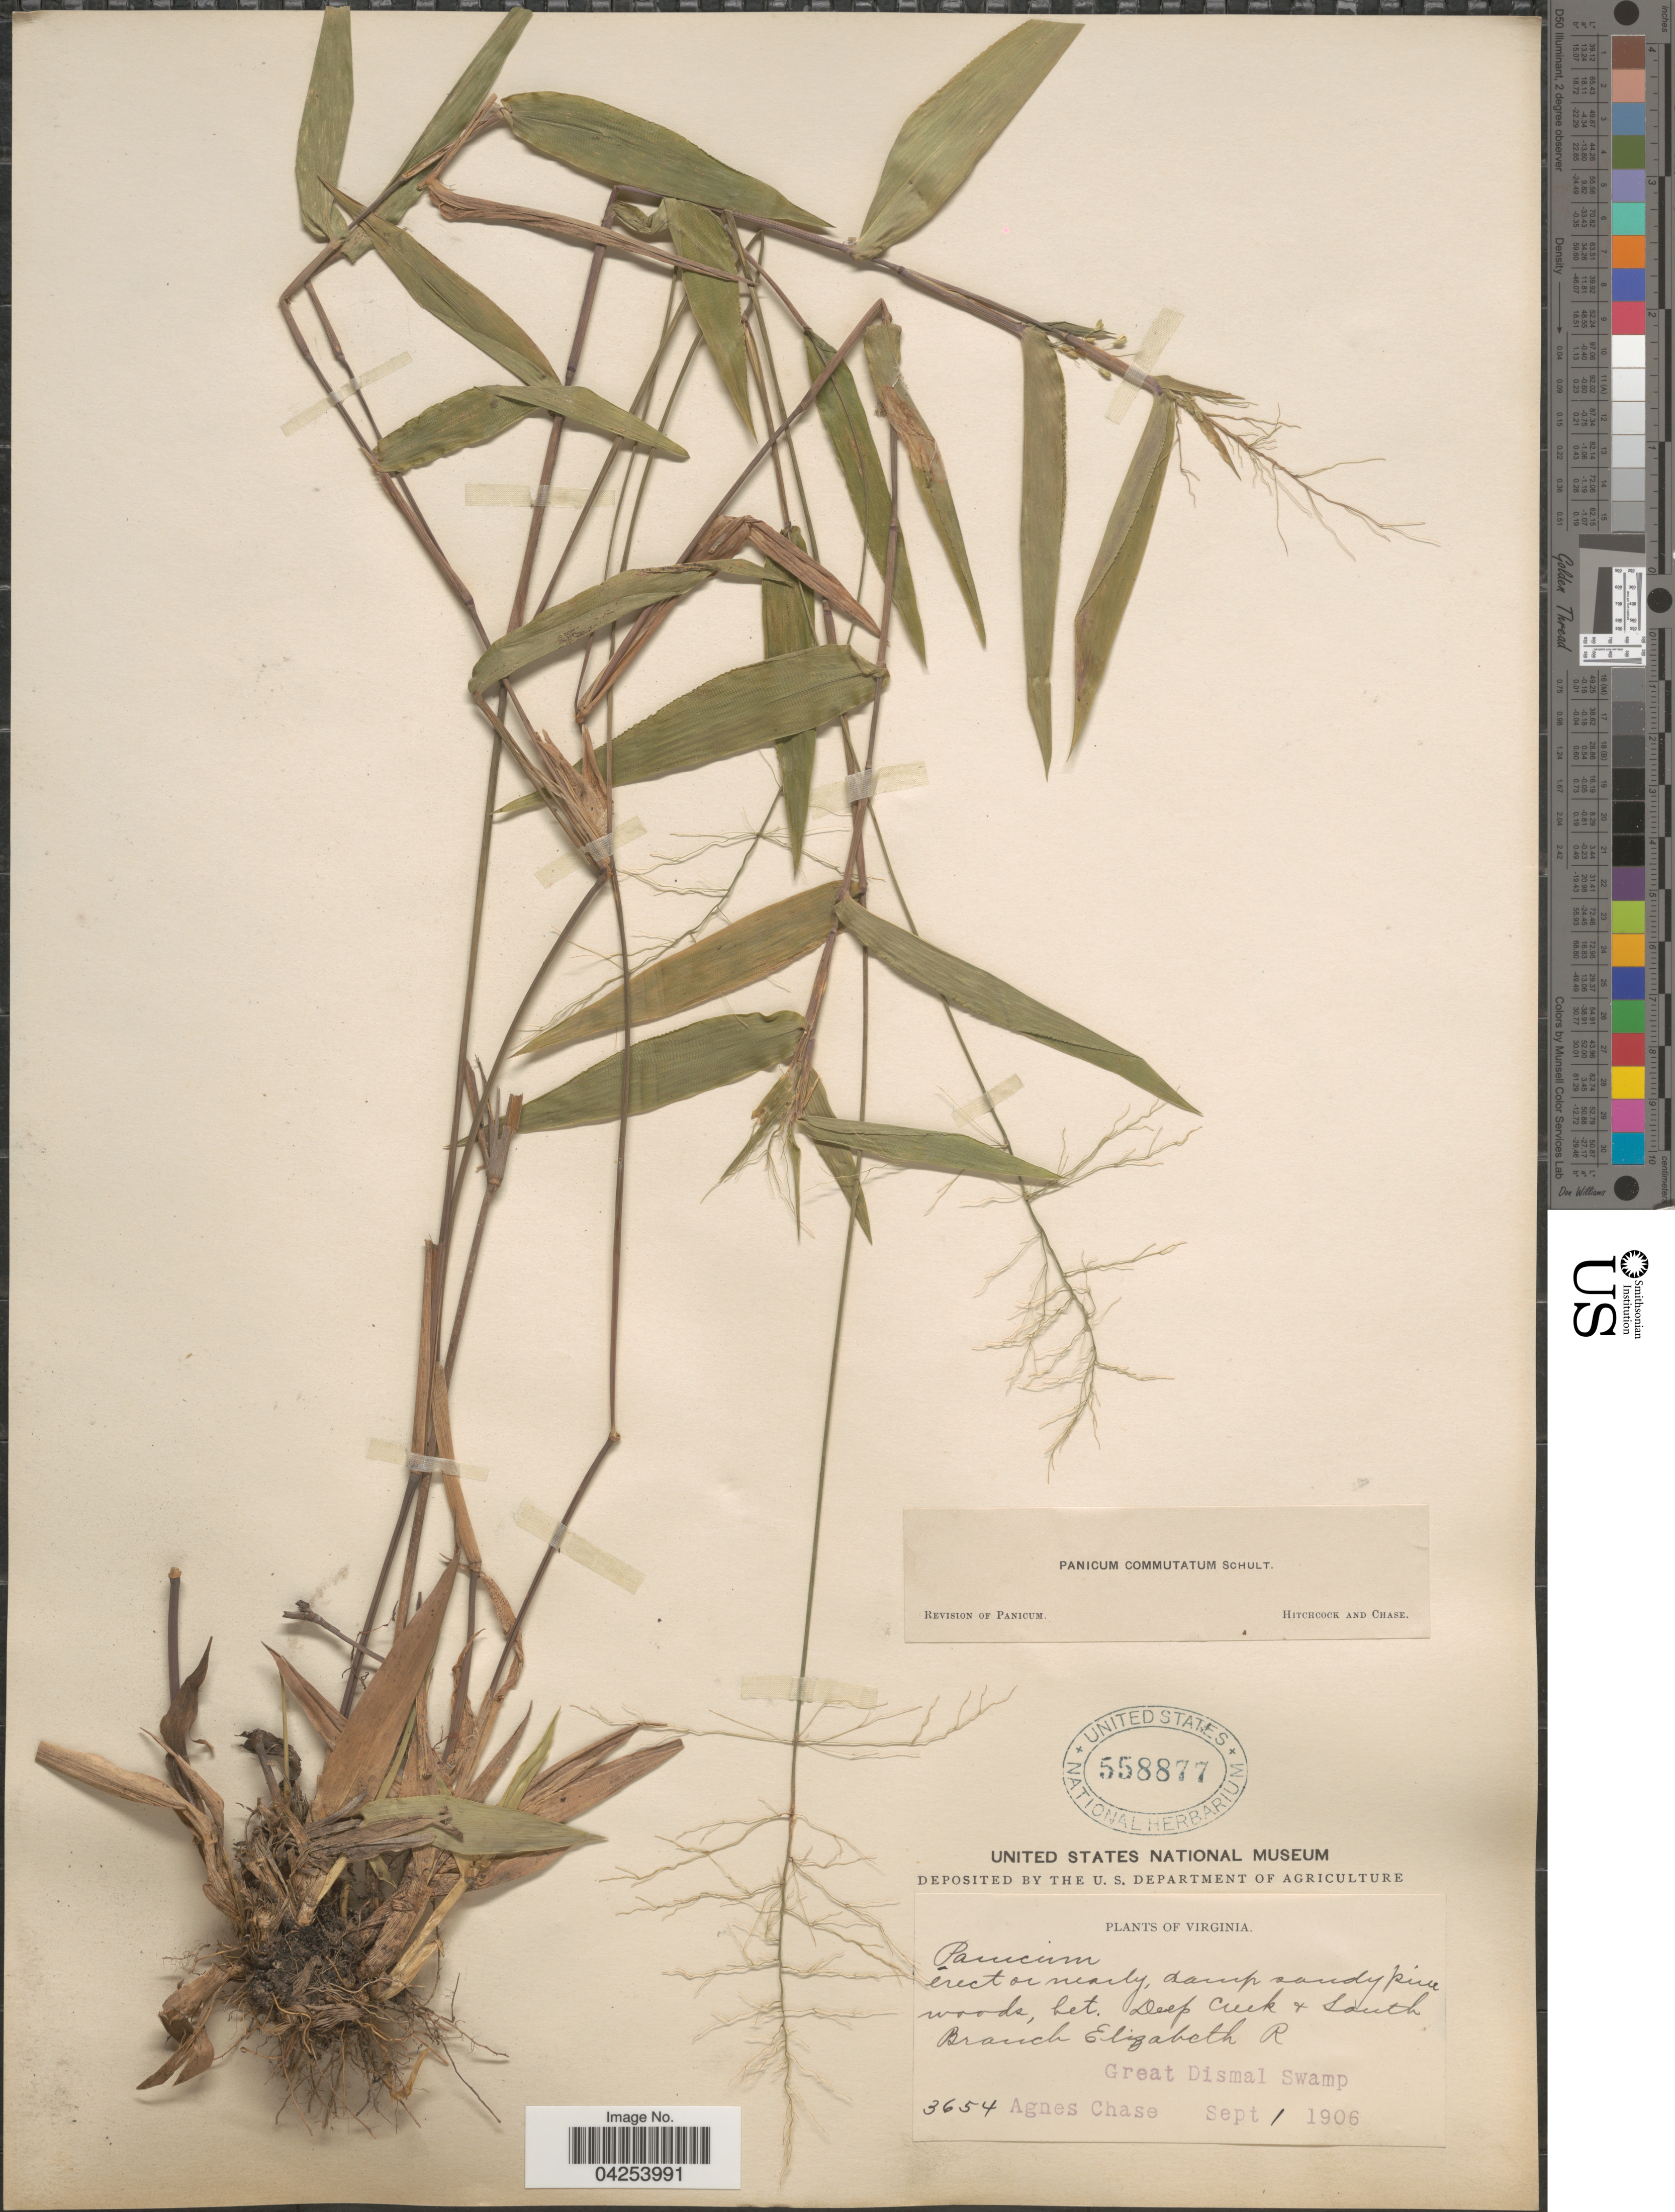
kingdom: Plantae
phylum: Tracheophyta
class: Liliopsida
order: Poales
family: Poaceae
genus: Dichanthelium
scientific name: Dichanthelium commutatum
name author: (Schult.) Gould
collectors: A. Chase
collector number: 3654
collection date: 1906-09-01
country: United States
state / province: Virginia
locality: Damp sandy pine woods, bet. Deep Creek & South Branch Elizabeth R. Great Dismal Swamp.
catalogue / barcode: US 558877